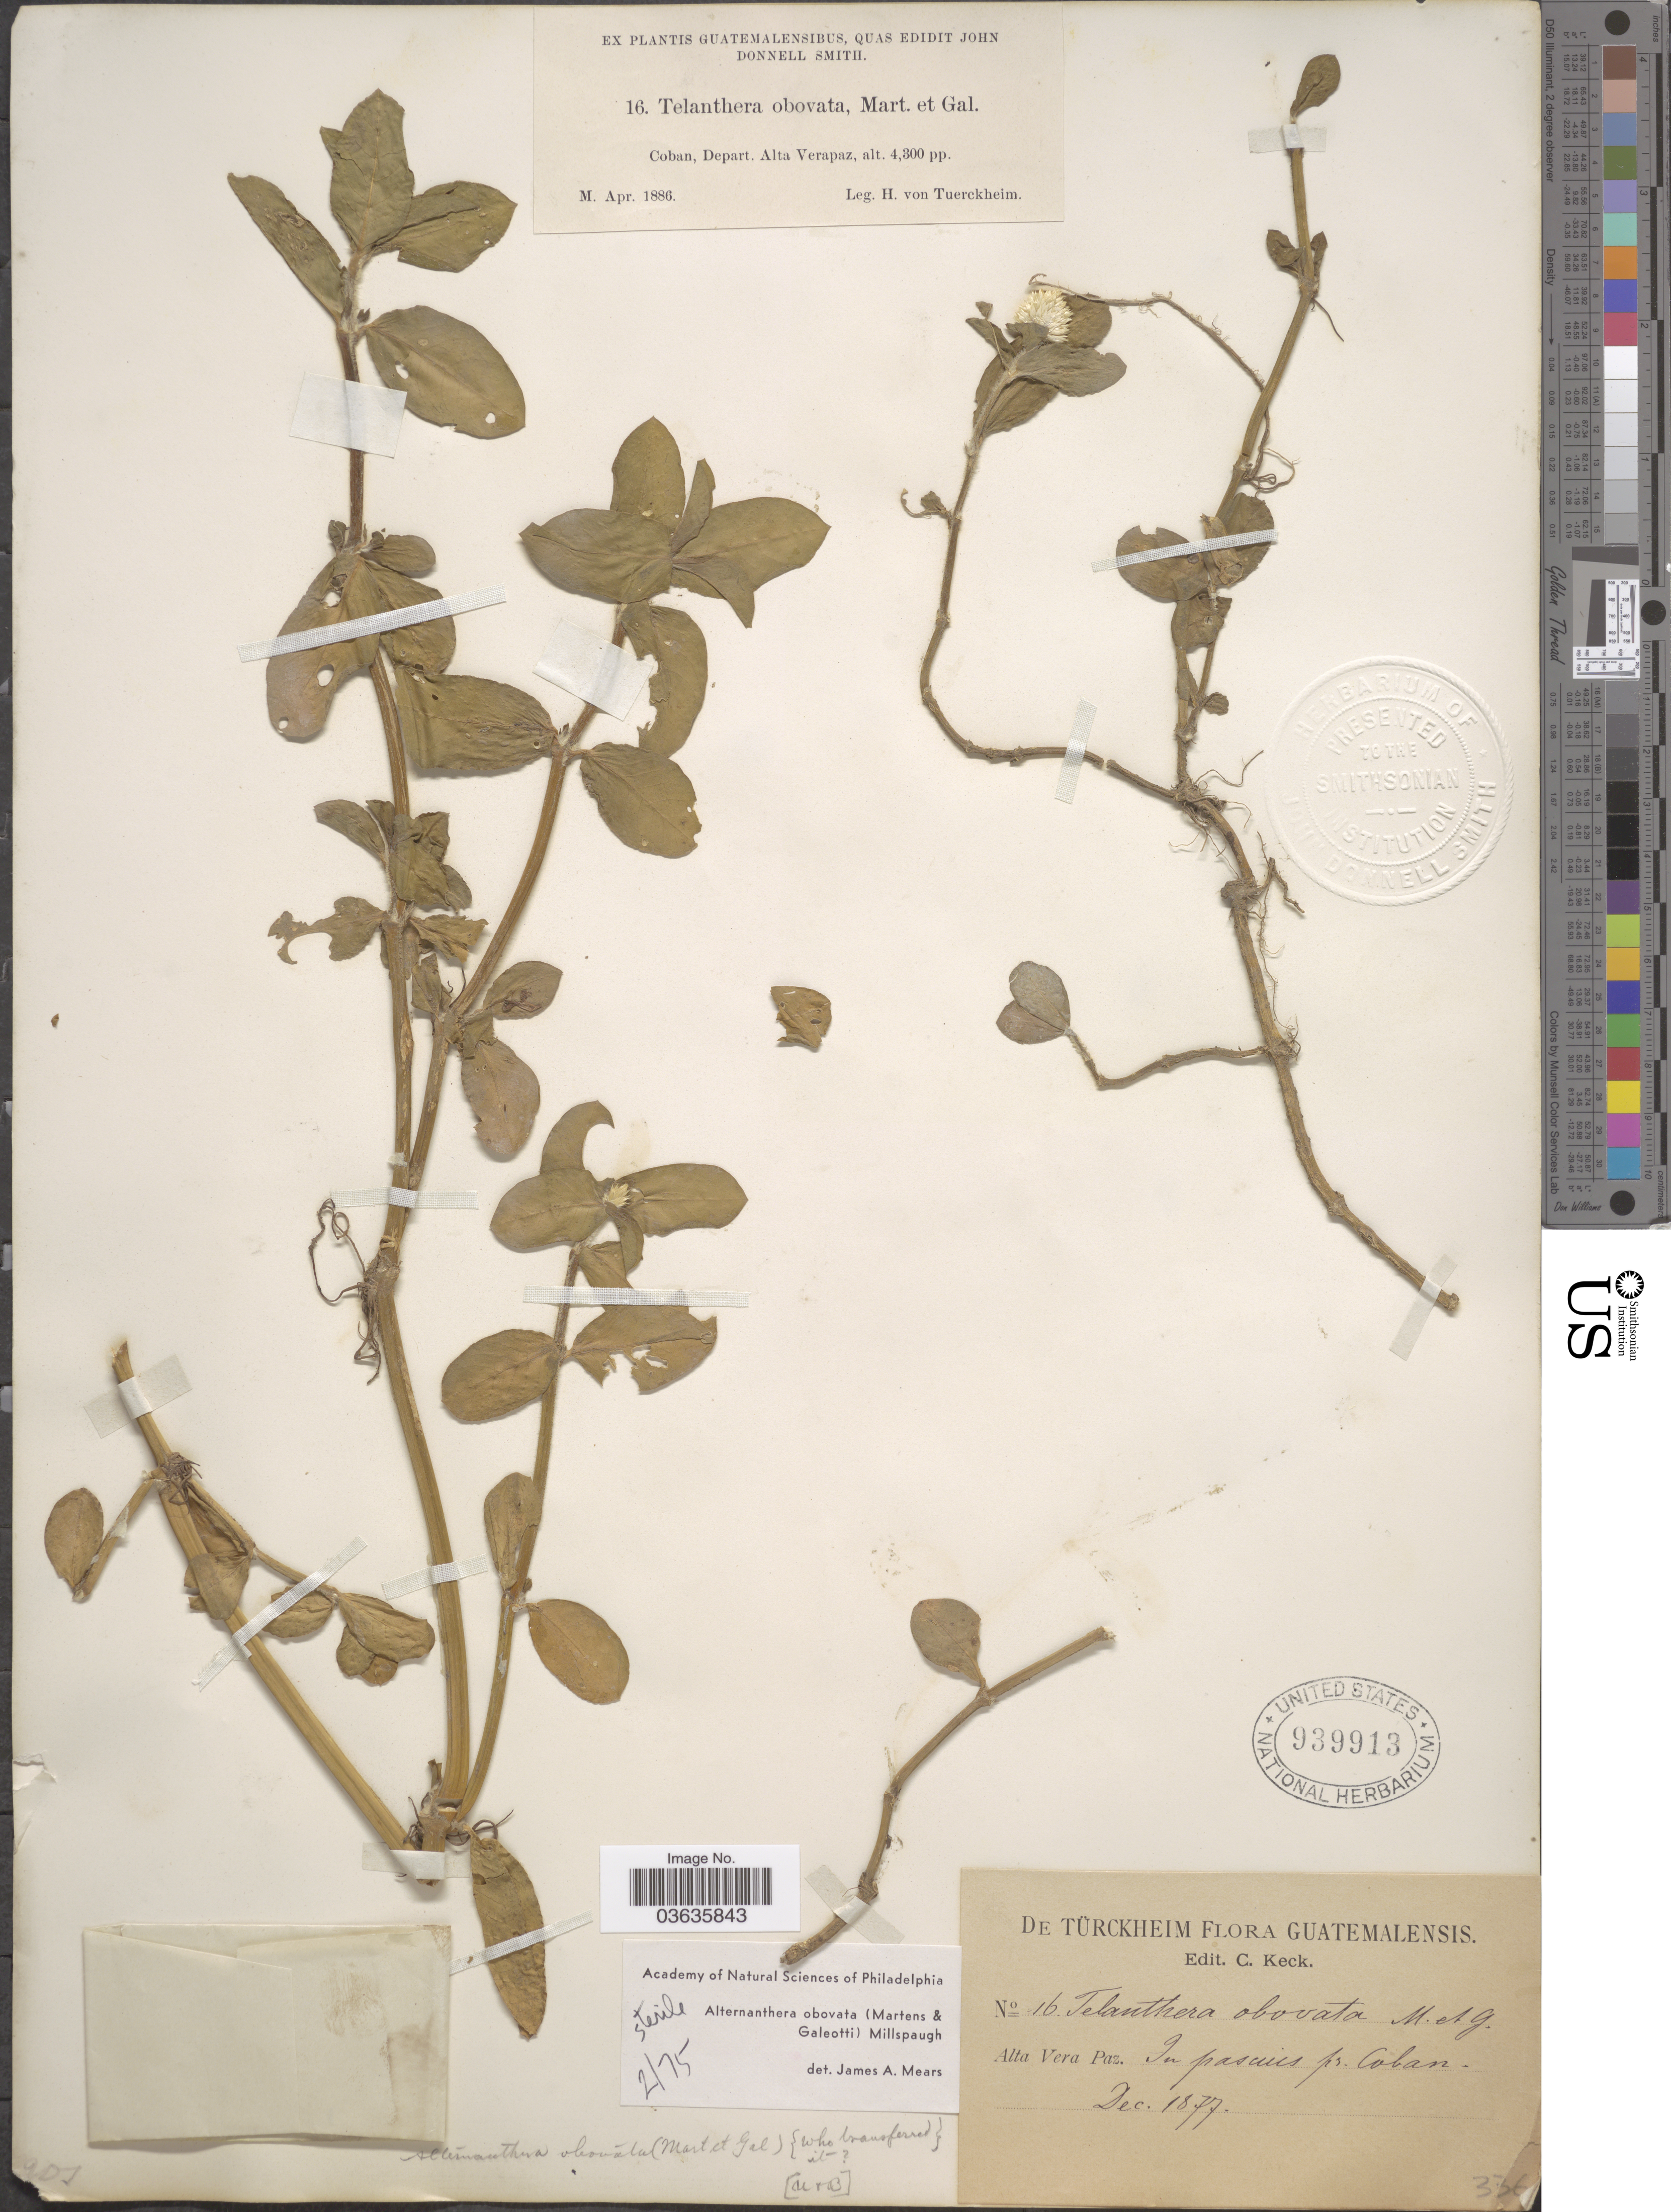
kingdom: Plantae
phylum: Tracheophyta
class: Magnoliopsida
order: Caryophyllales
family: Amaranthaceae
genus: Alternanthera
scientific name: Alternanthera obovata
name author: (M. Martens) Millsp.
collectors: H. von Türckheim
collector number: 16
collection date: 1886-04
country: Guatemala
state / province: Alta Verapaz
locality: In pascuis pr. Coban. Coban, Depart. Alta Verapaz.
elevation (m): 1311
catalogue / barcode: US 939913